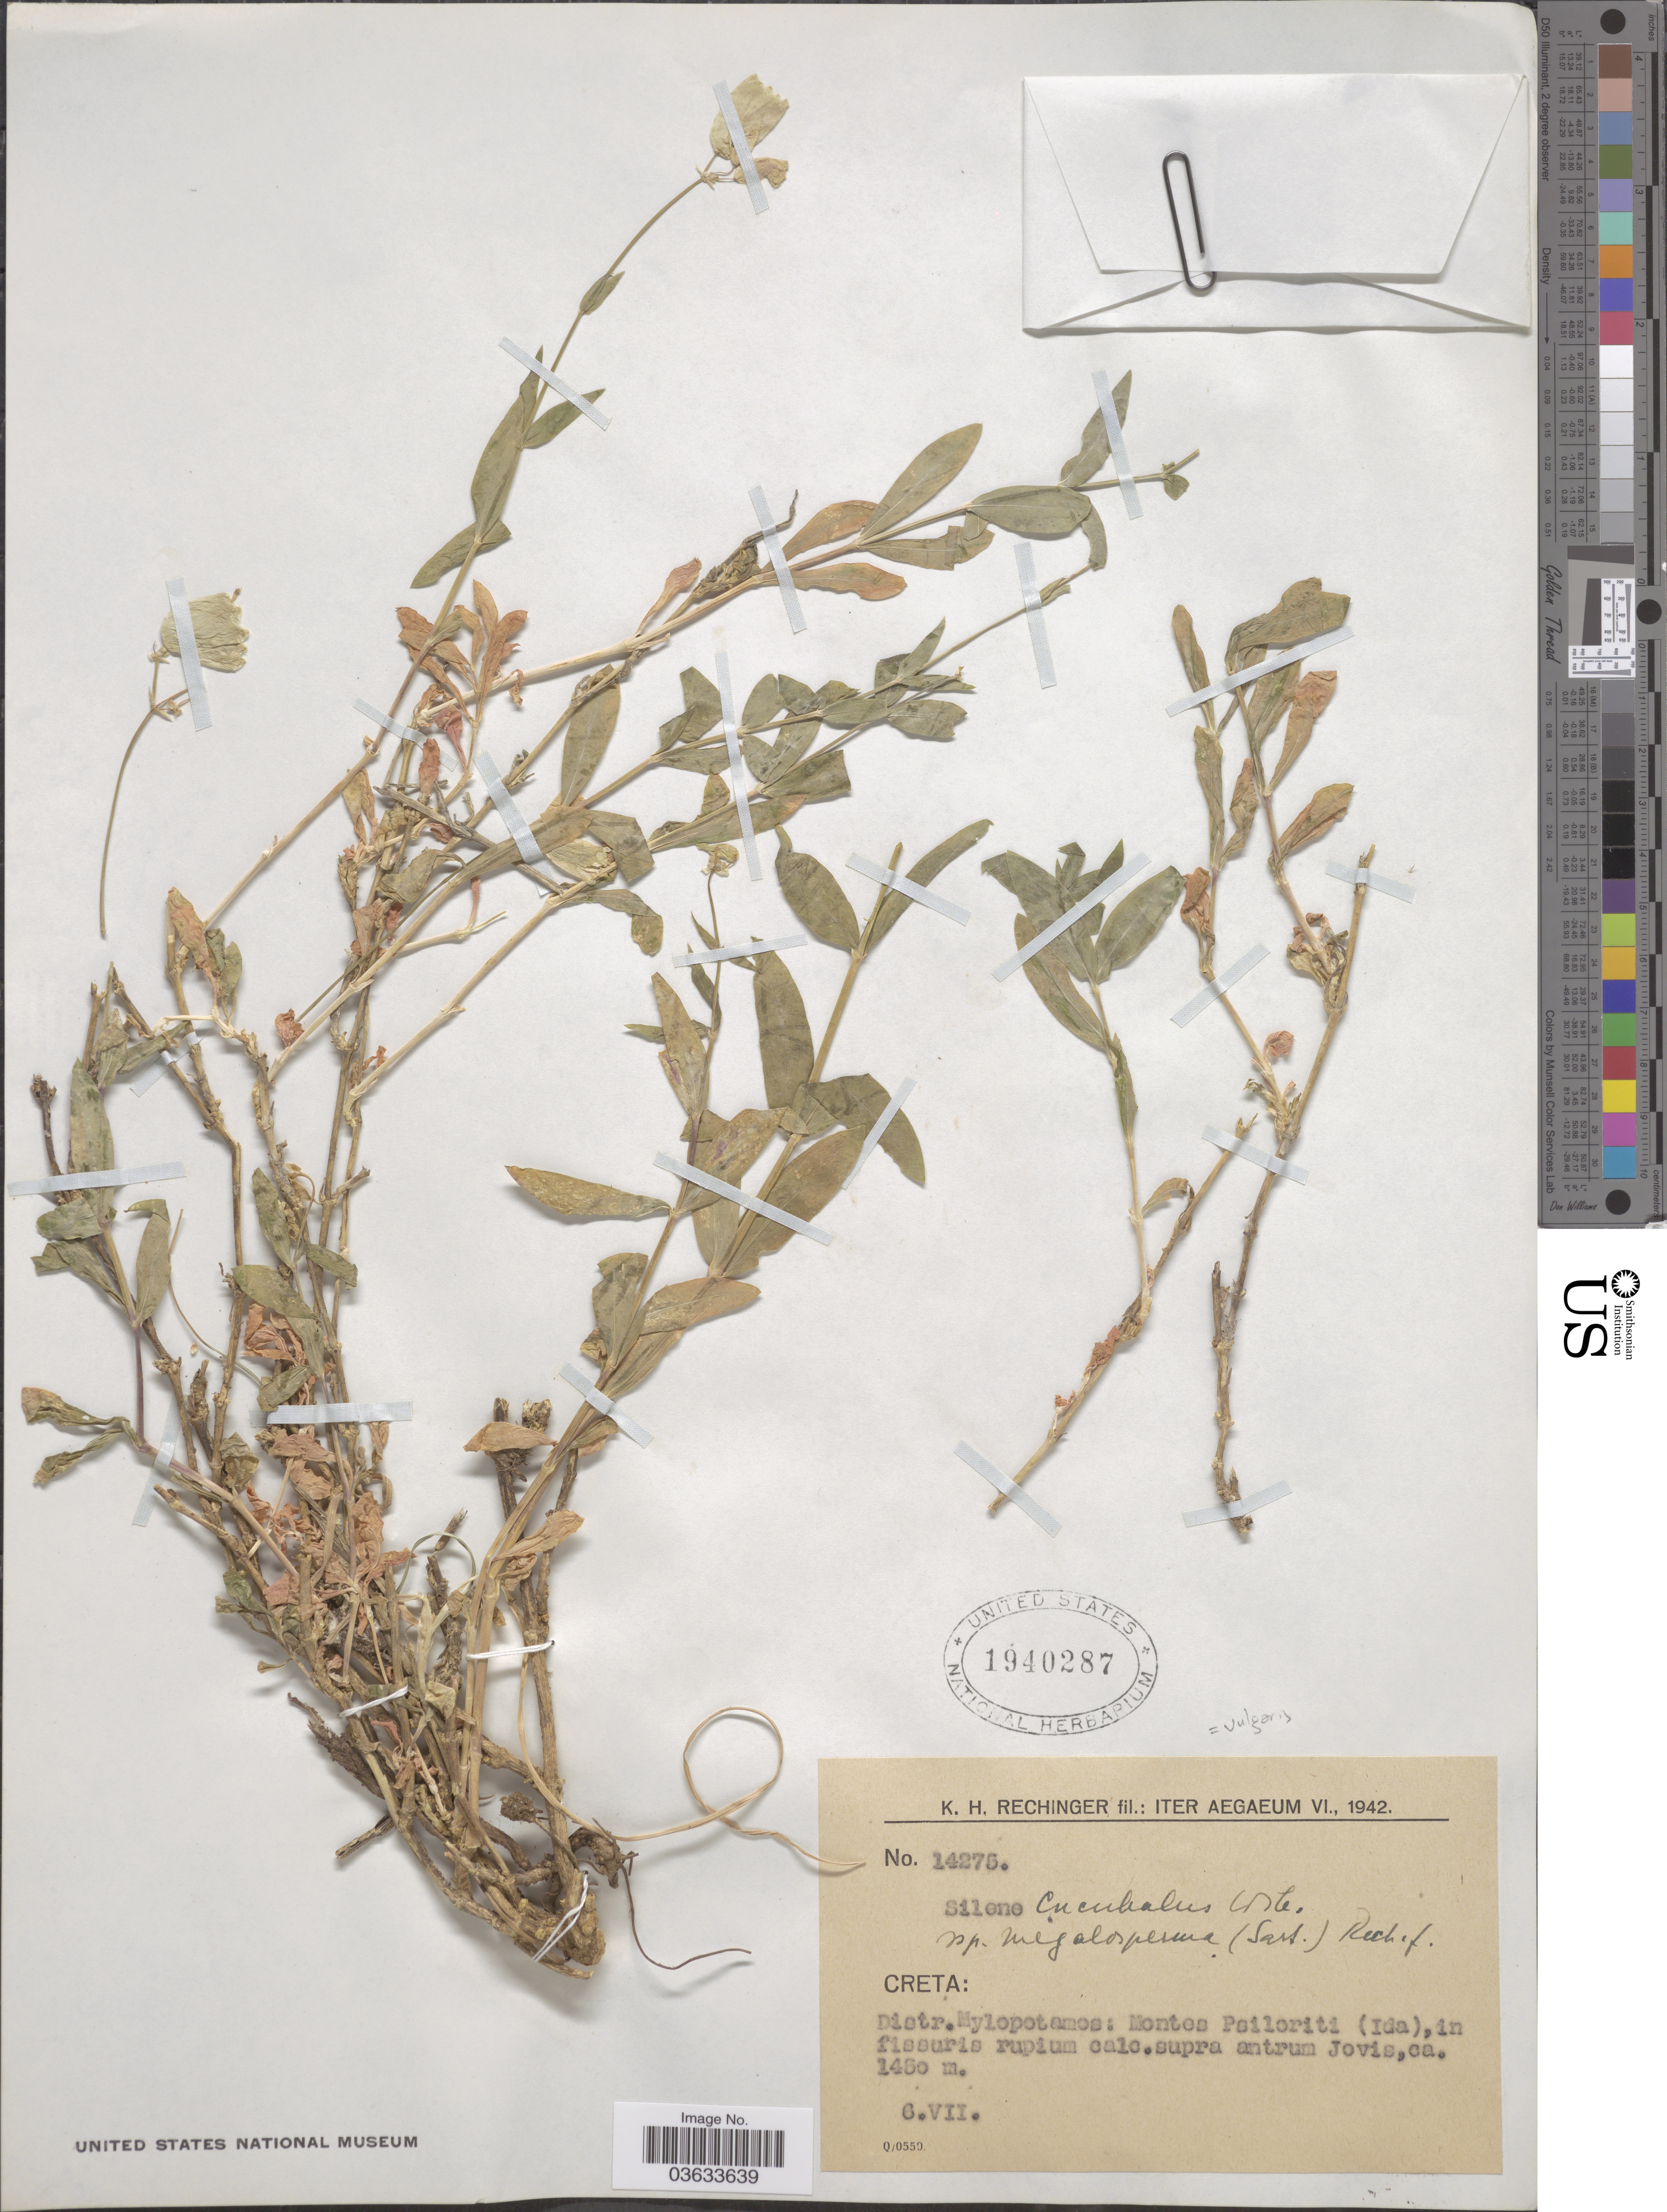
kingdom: Plantae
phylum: Tracheophyta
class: Magnoliopsida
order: Caryophyllales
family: Caryophyllaceae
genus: Silene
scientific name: Silene vulgaris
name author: (Moench) Garcke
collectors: K. H. Rechinger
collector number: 14275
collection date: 1942-07-06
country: Greece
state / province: Crete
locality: Creta: Distr. Mylopotamos: Montes Psiloriti (Ida), in fissuris rupium calc. supra antrum Jovis.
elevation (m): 1450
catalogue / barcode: US 1940287